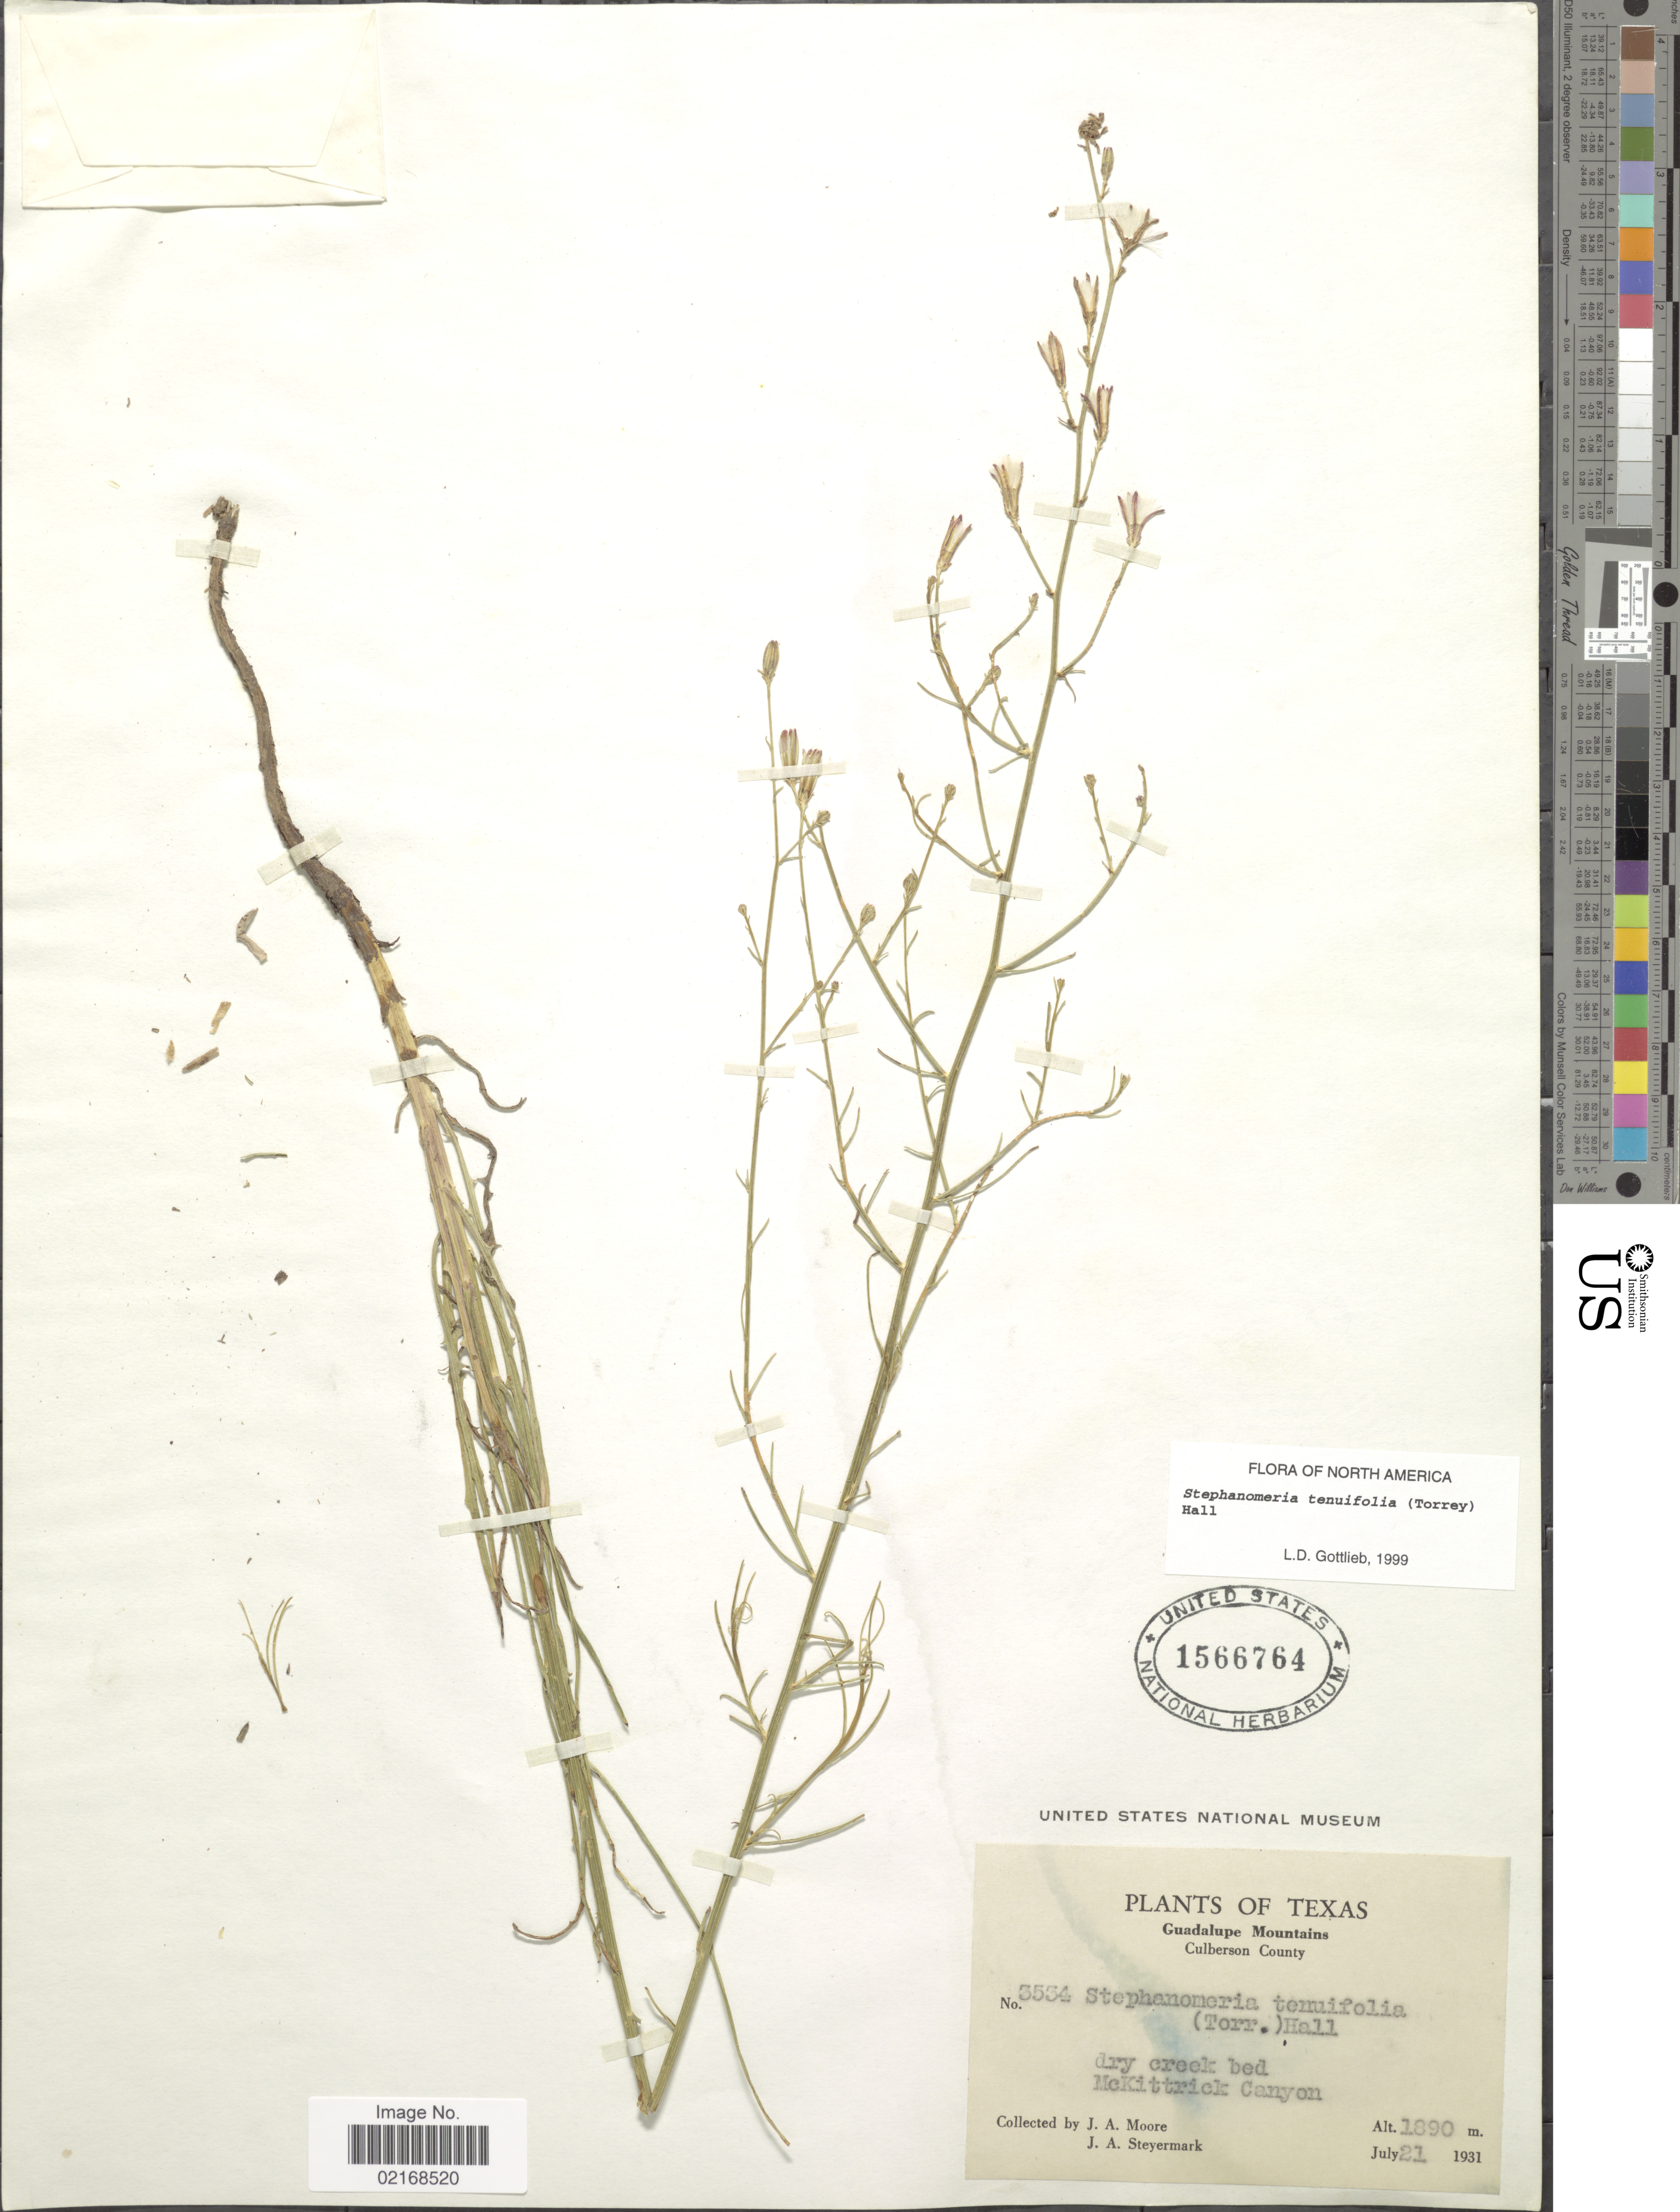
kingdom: Plantae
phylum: Tracheophyta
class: Magnoliopsida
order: Asterales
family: Asteraceae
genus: Stephanomeria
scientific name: Stephanomeria tenuifolia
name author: (Torr.) H.M. Hall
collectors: J. A. Moore & J. Steyermark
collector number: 3534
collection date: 1931-07-21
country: United States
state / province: Texas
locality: Guadalupe Mountains, Culberson County, McKittrick Canyon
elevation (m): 1890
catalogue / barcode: US 1566764